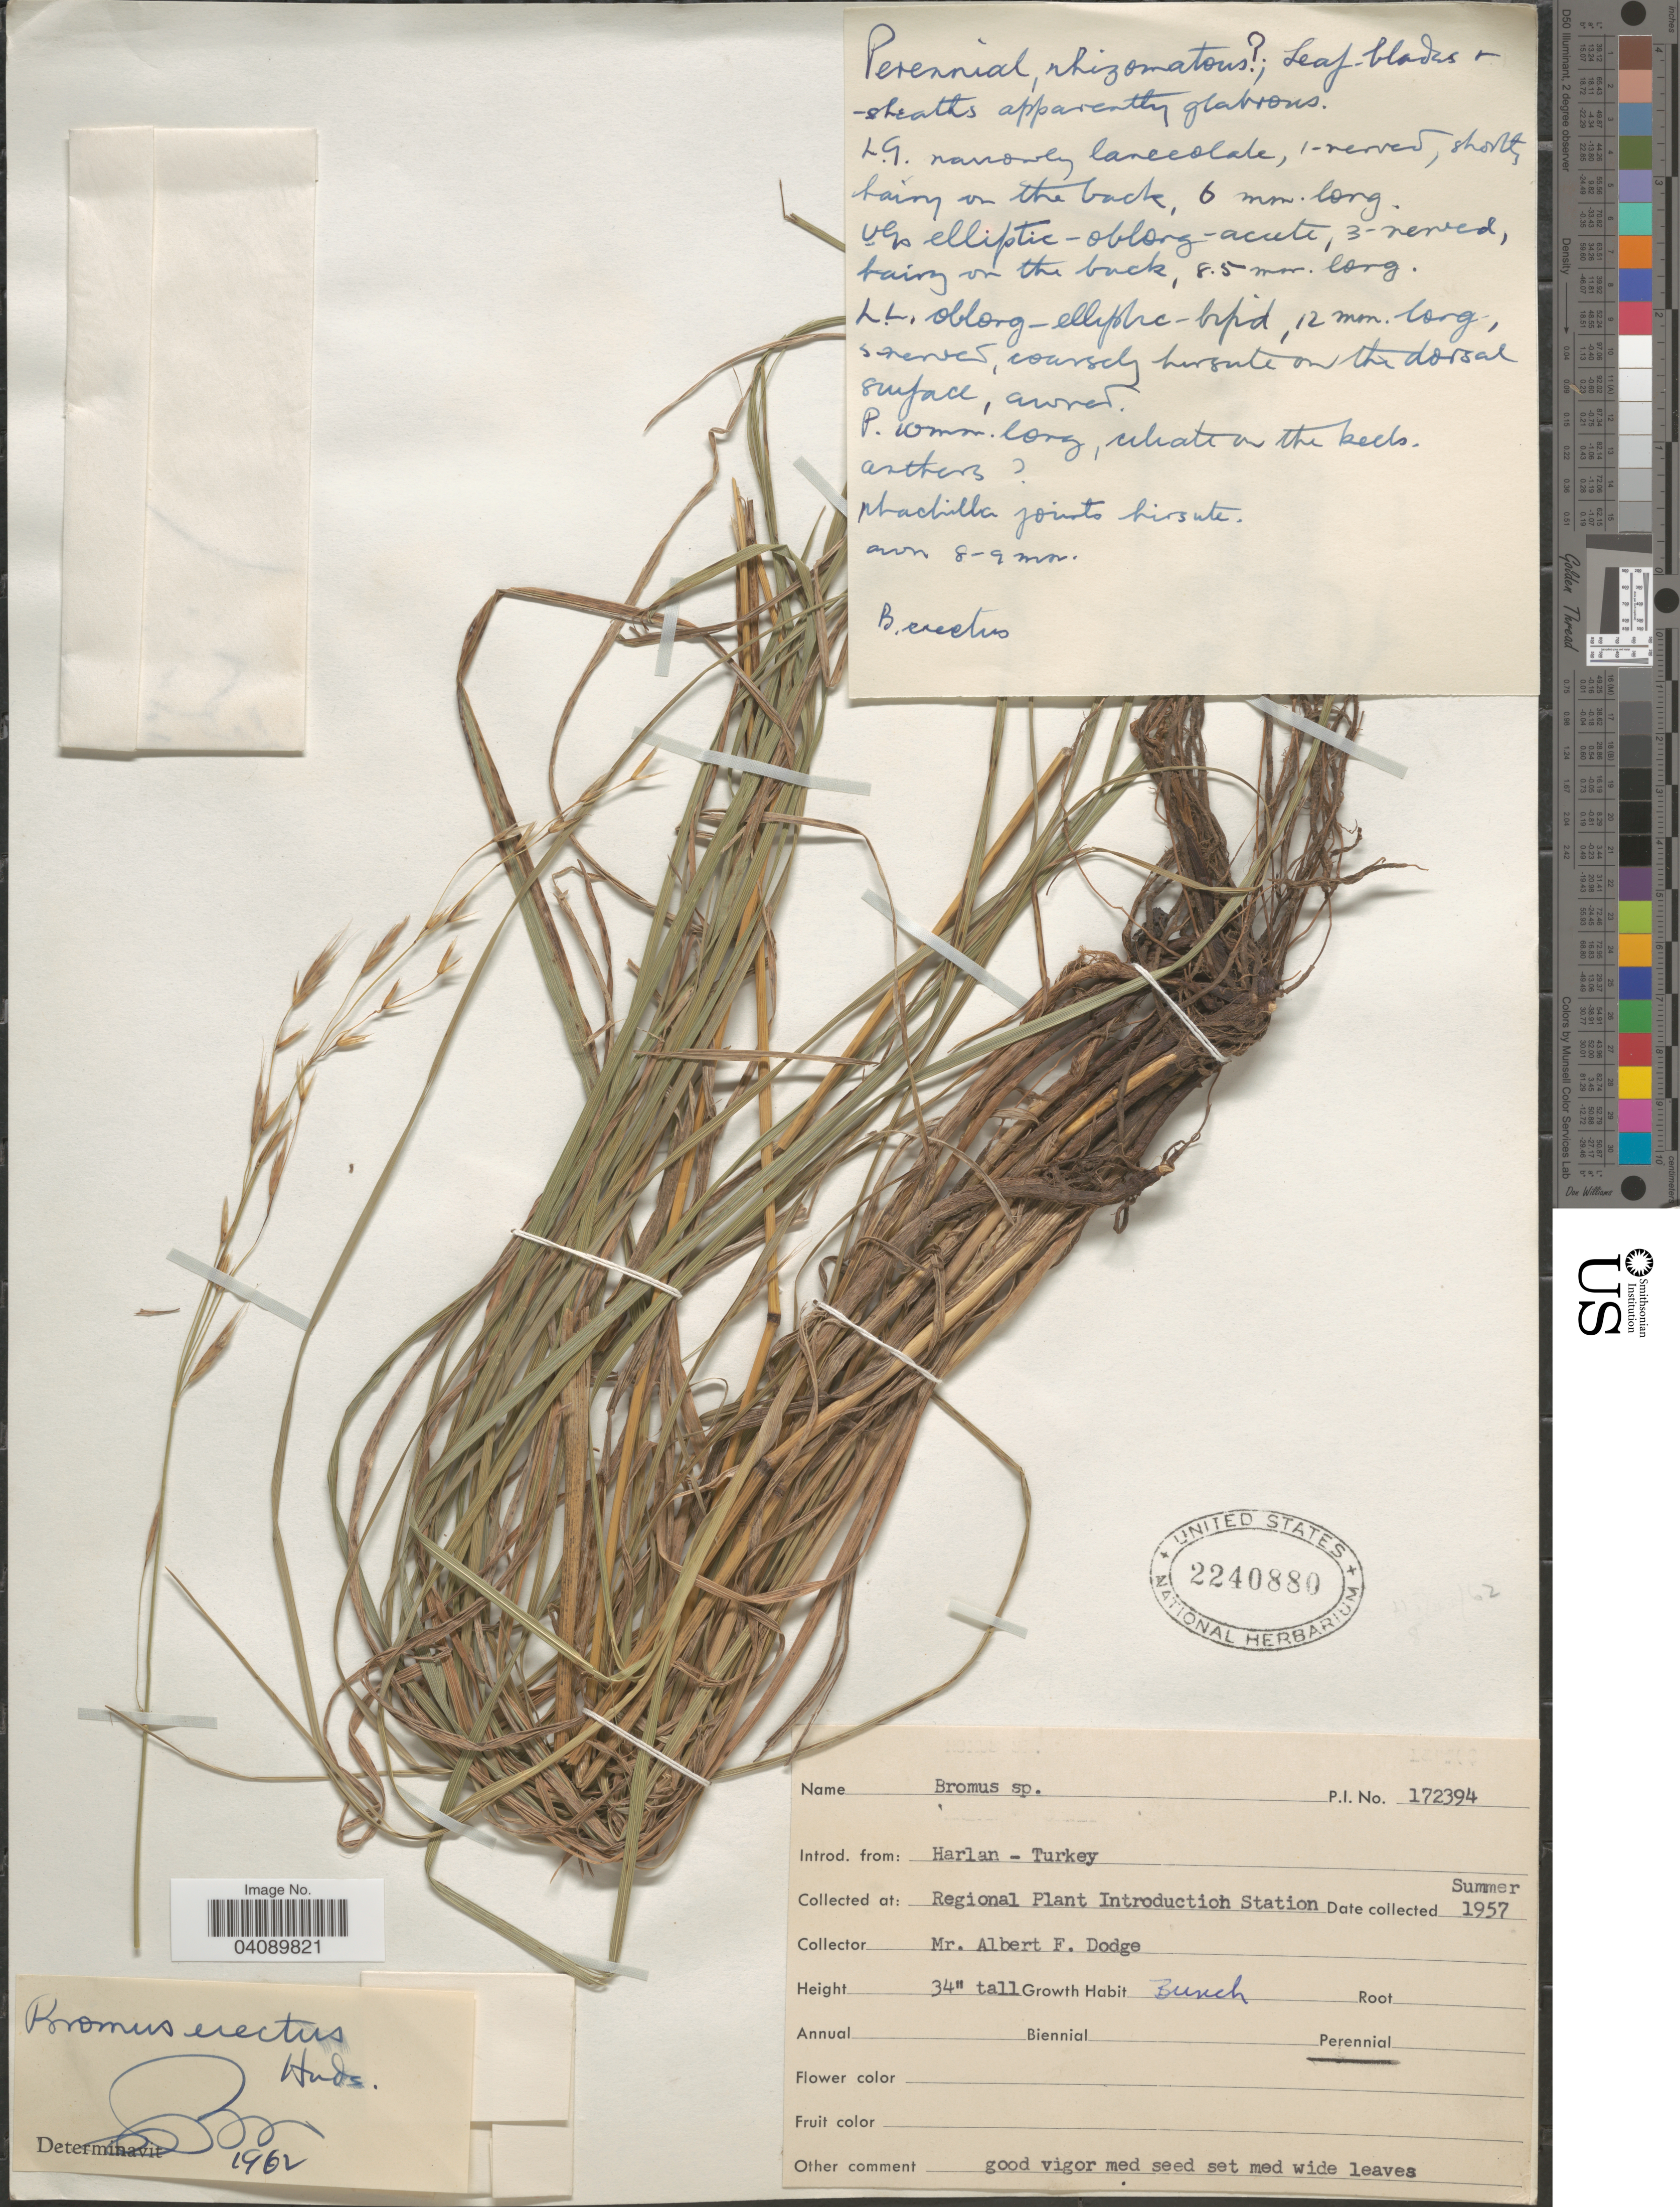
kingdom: Plantae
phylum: Tracheophyta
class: Liliopsida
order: Poales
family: Poaceae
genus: Bromus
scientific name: Bromus erectus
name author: Huds.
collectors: A. Dodge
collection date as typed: Summer 1957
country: United States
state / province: Iowa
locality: Regional Plant Introduction Station.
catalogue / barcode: US 2240880